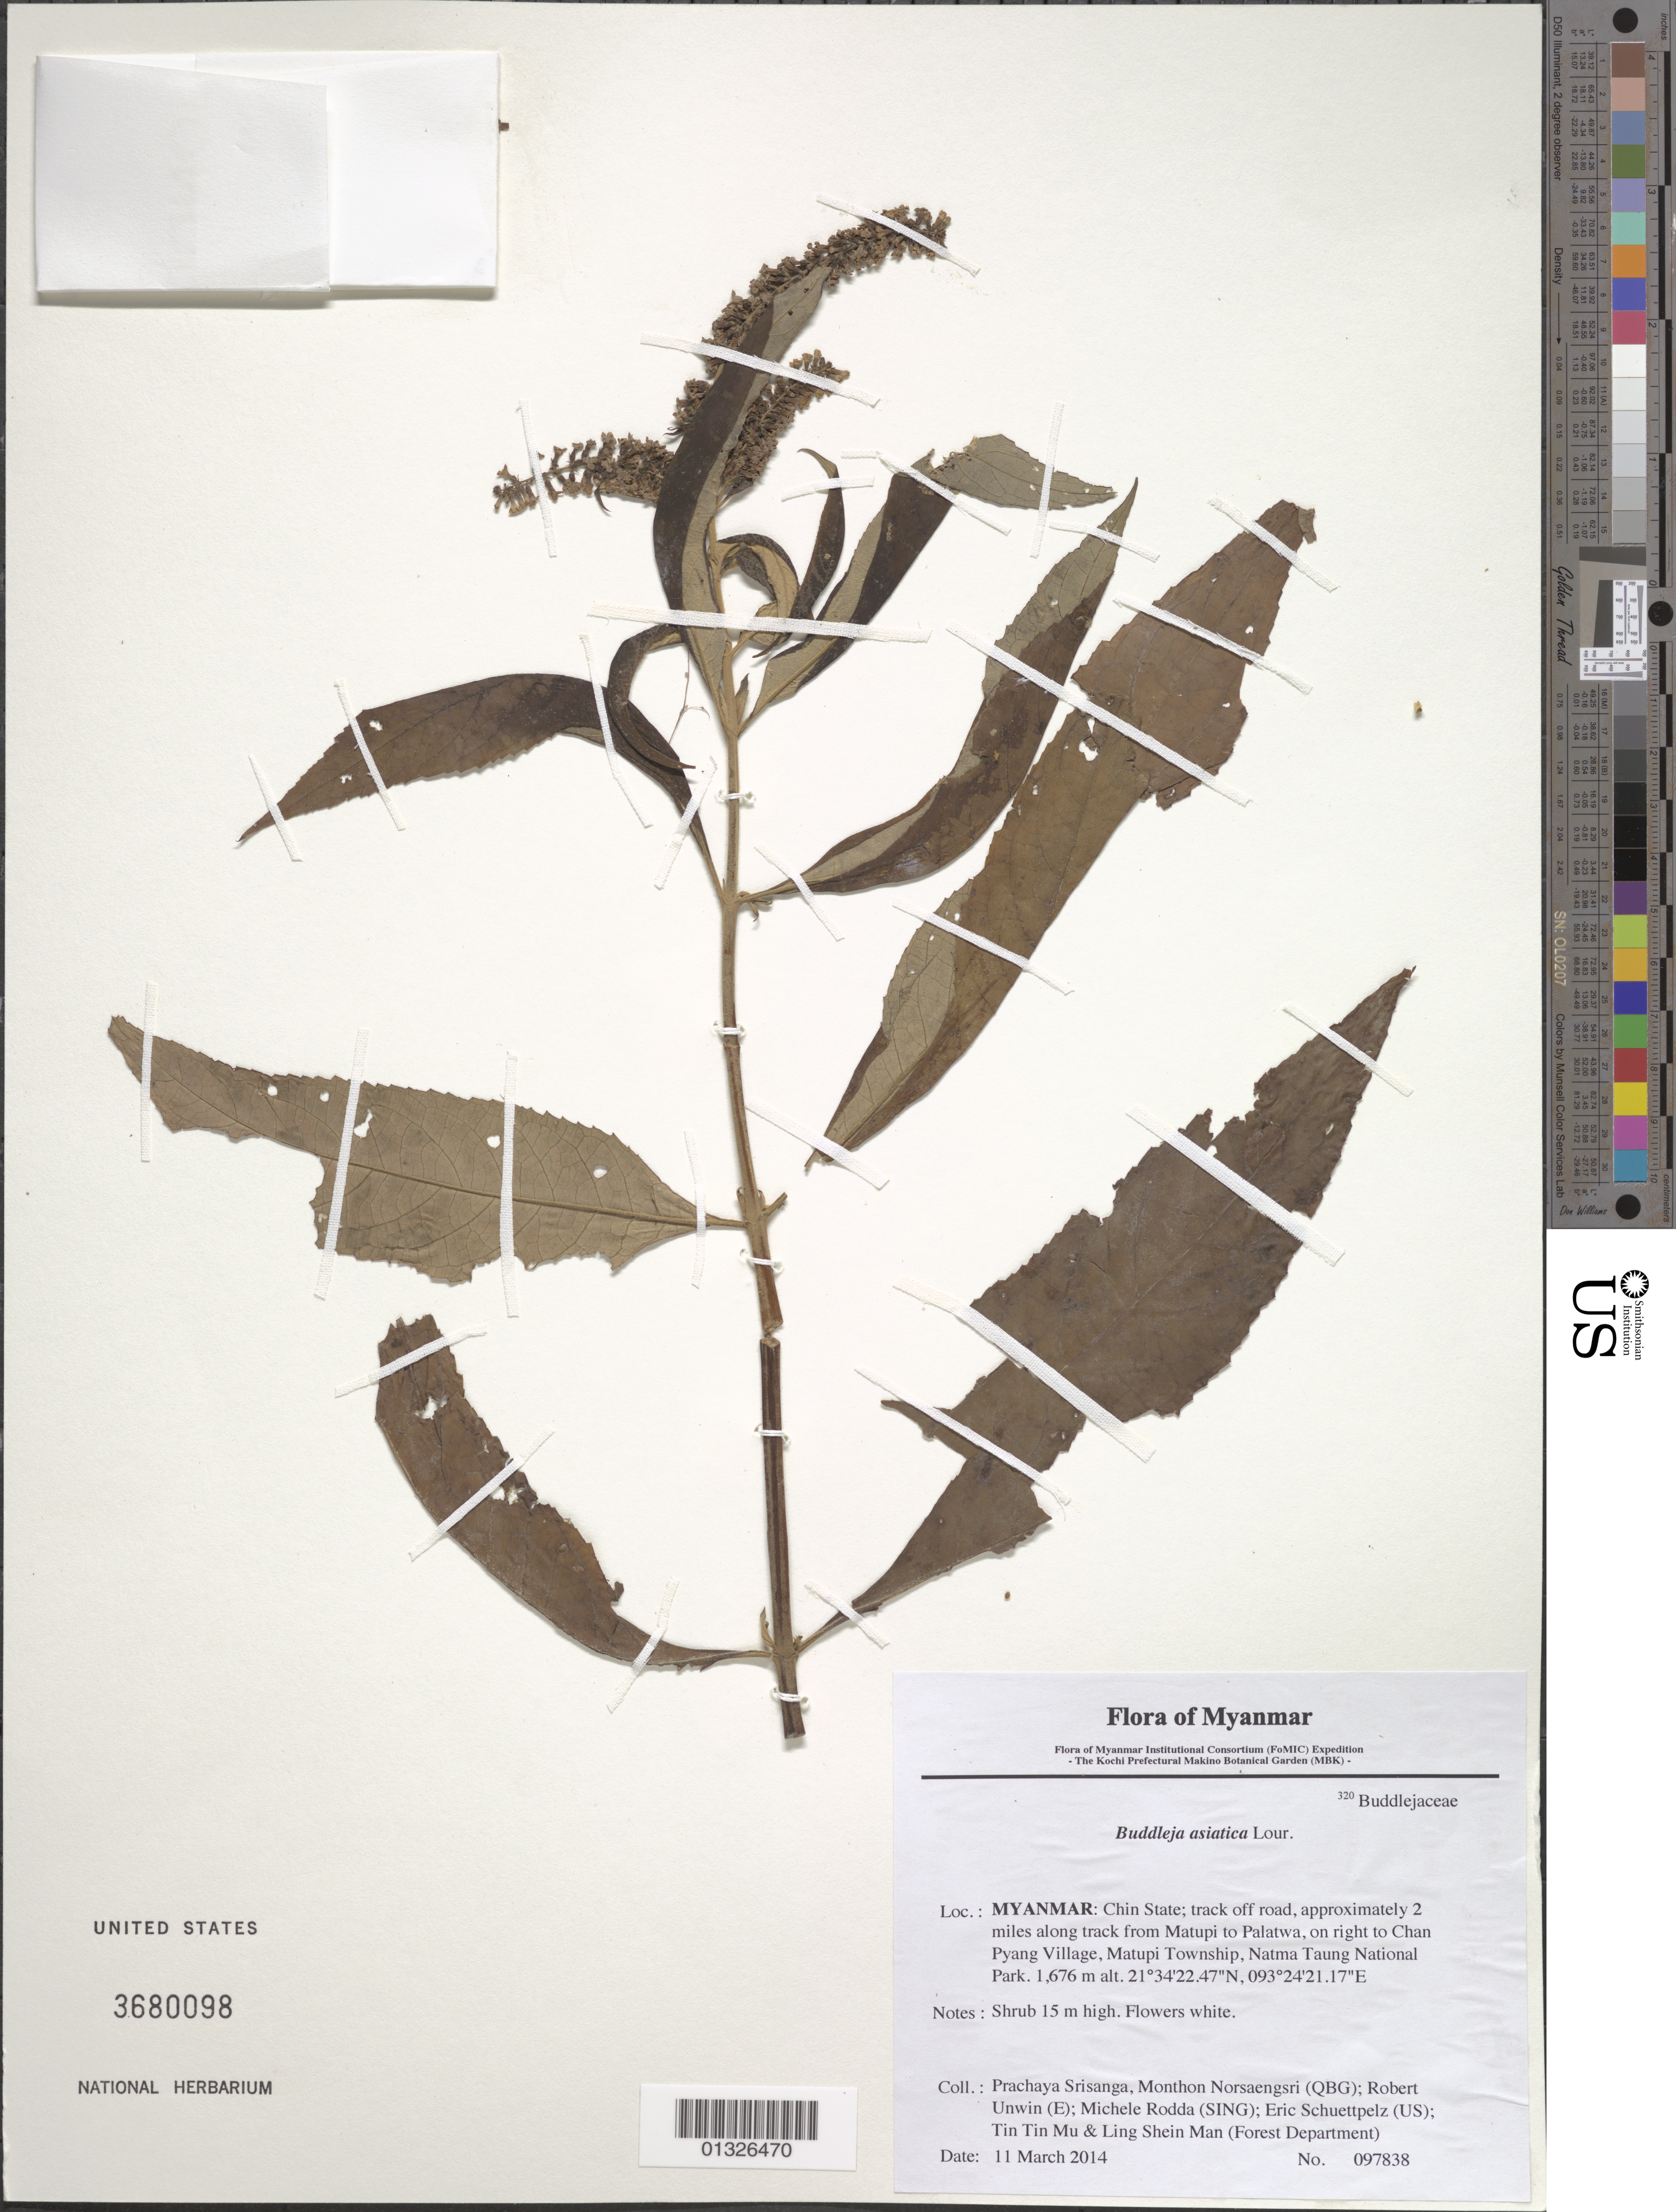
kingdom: Plantae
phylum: Tracheophyta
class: Magnoliopsida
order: Lamiales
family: Scrophulariaceae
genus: Buddleja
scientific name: Buddleja asiatica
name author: Lour.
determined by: Fujikawa, Kazumi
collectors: P. Srisanga, M. Norsaengsri, R. Unwin, M. Rodda, E. Schuettpelz, Tin Tin Mu & Ling Shein Man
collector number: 97838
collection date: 2014-03-11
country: Myanmar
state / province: Chin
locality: Track off road, approximately 2 miles along track from Matupi to Palatwa, on right to Chan Pyang Village, Matupi Township, Natma Taung National Park.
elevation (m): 1676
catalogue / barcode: US 3680098